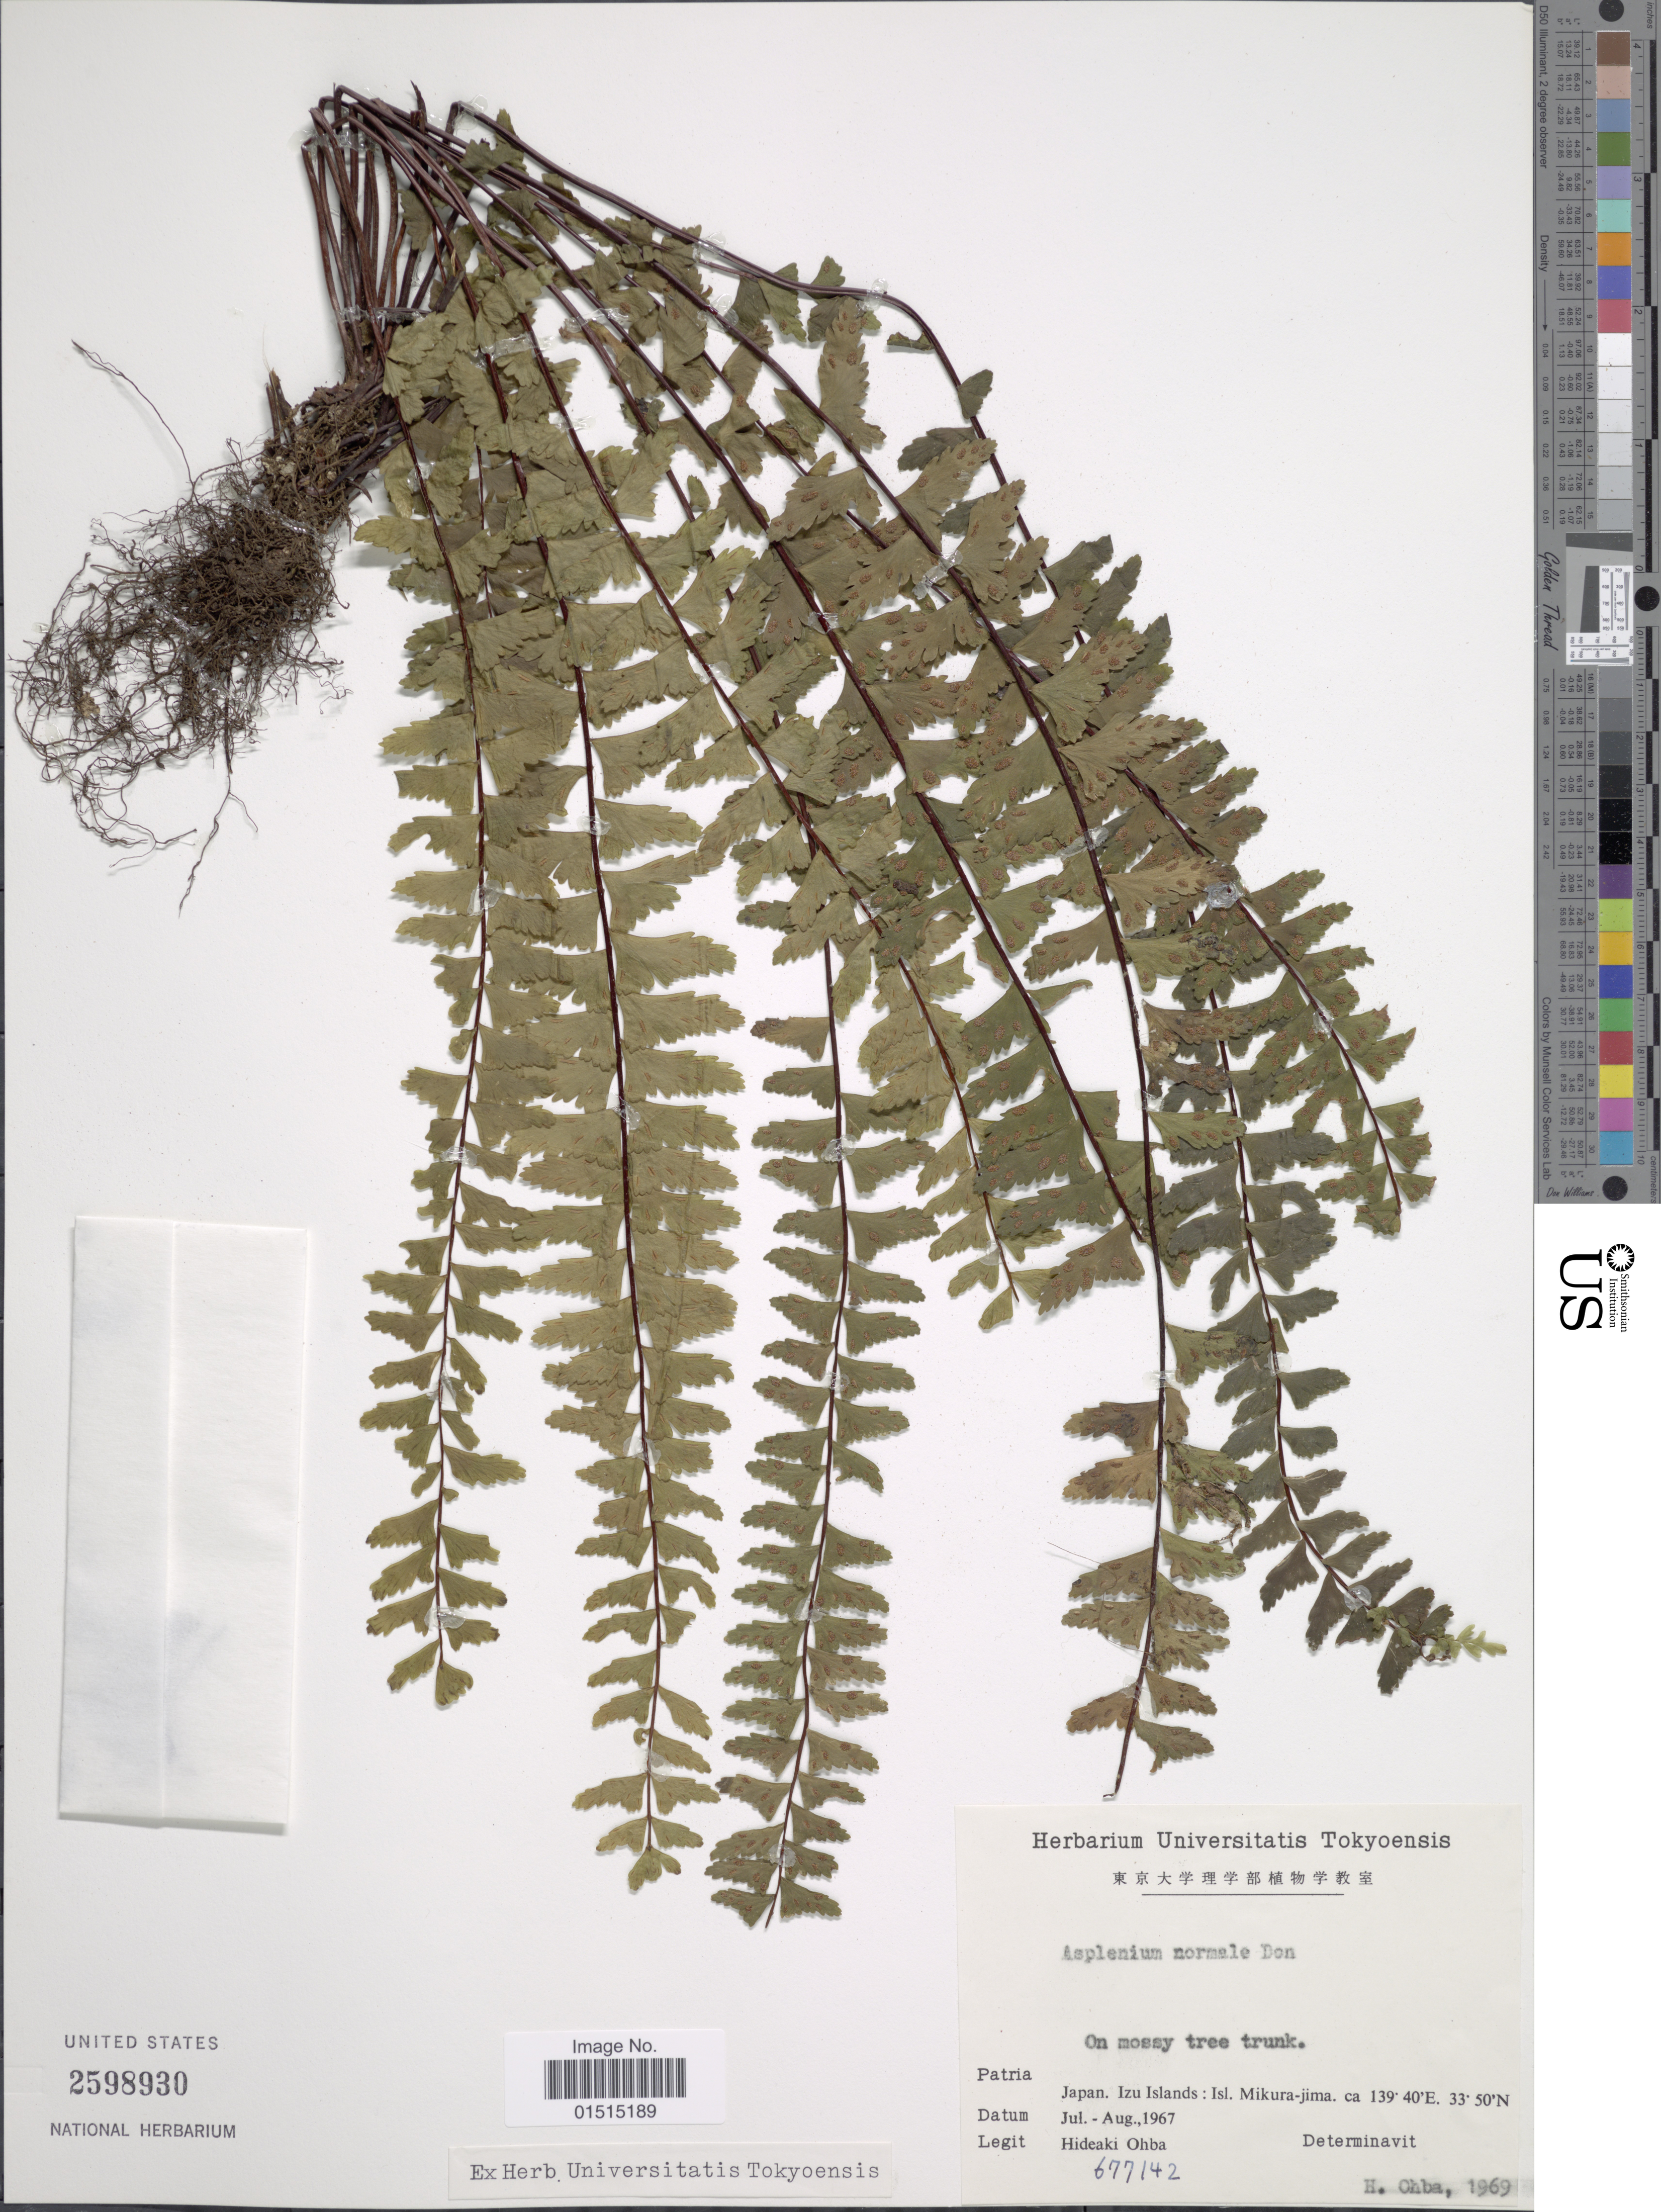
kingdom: Plantae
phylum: Tracheophyta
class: Polypodiopsida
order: Polypodiales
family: Aspleniaceae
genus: Asplenium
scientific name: Asplenium normale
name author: D. Don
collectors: H. Ohba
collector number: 677142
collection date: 1967-07/1967-08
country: Japan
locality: Izu Islands: Isl. Mikura-jima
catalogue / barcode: US 2598930